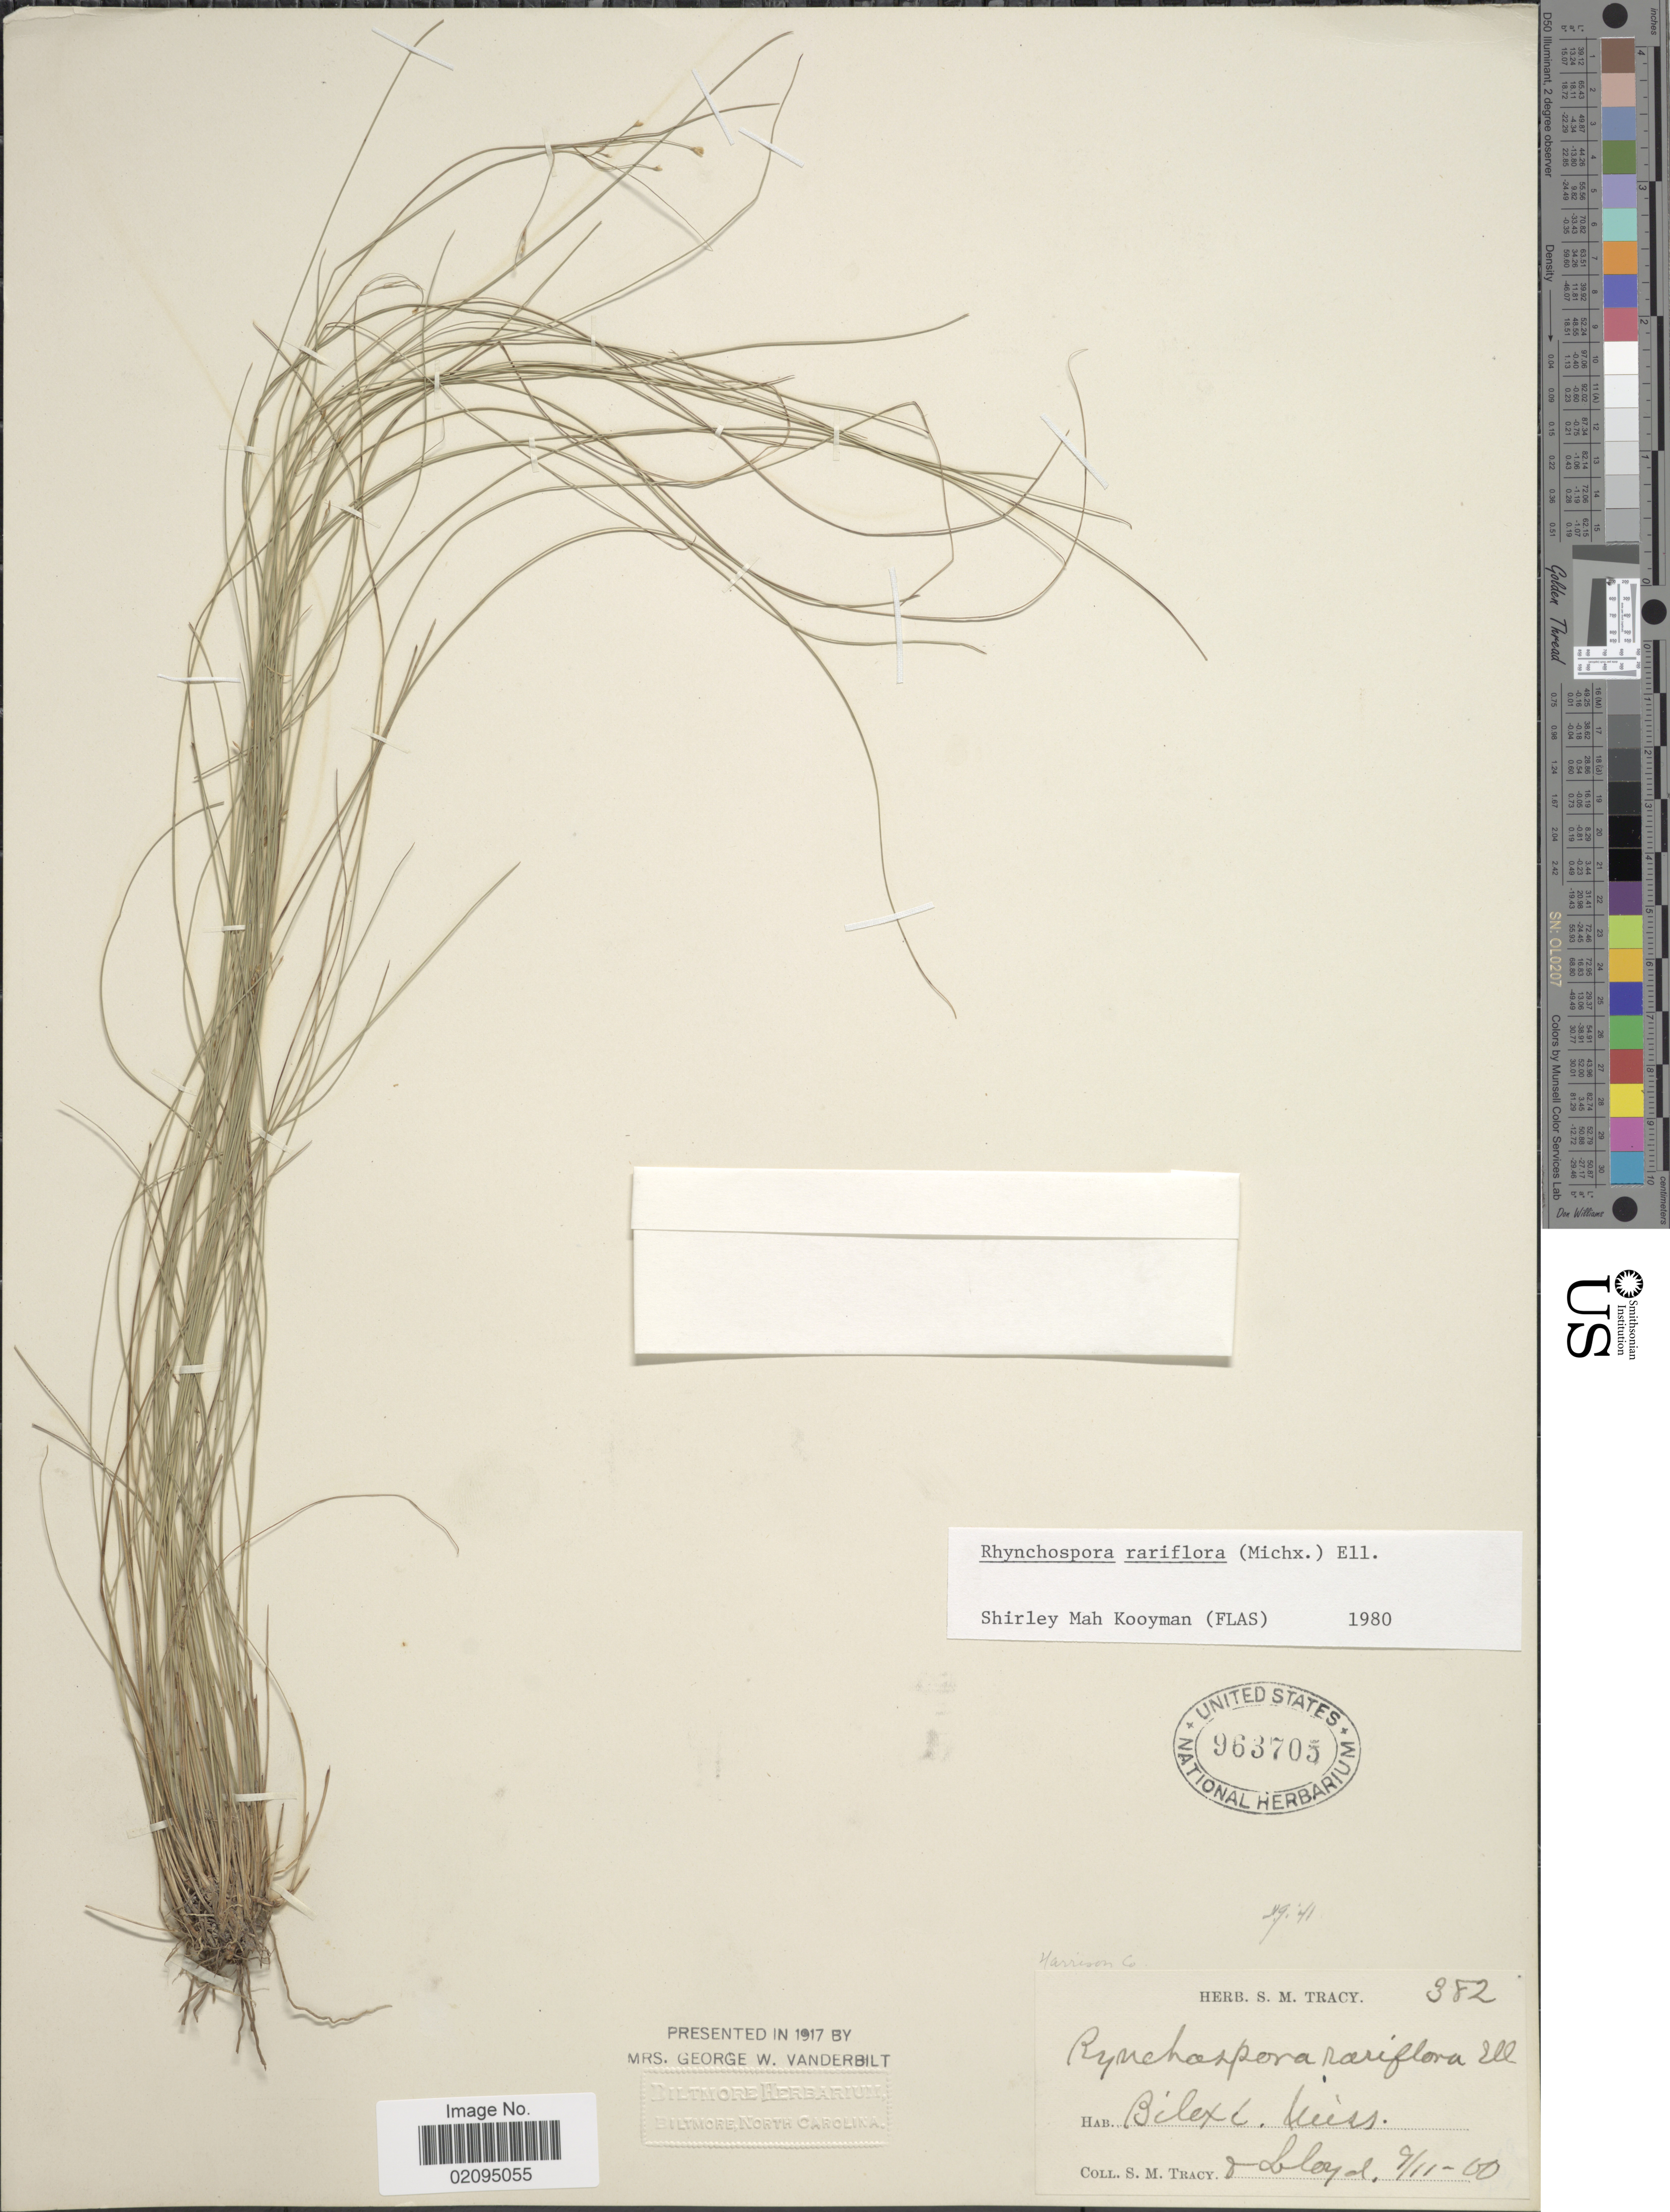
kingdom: Plantae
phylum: Tracheophyta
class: Liliopsida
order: Poales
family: Cyperaceae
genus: Rhynchospora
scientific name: Rhynchospora rariflora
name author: (Michx.) Elliott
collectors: S. M. Tracy & -- Lloyd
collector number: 382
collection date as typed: Transcribed d/m/y: 11/9/0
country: United States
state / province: Mississippi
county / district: Harrison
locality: Biloxi, Harrison Co.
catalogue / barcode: US 963705